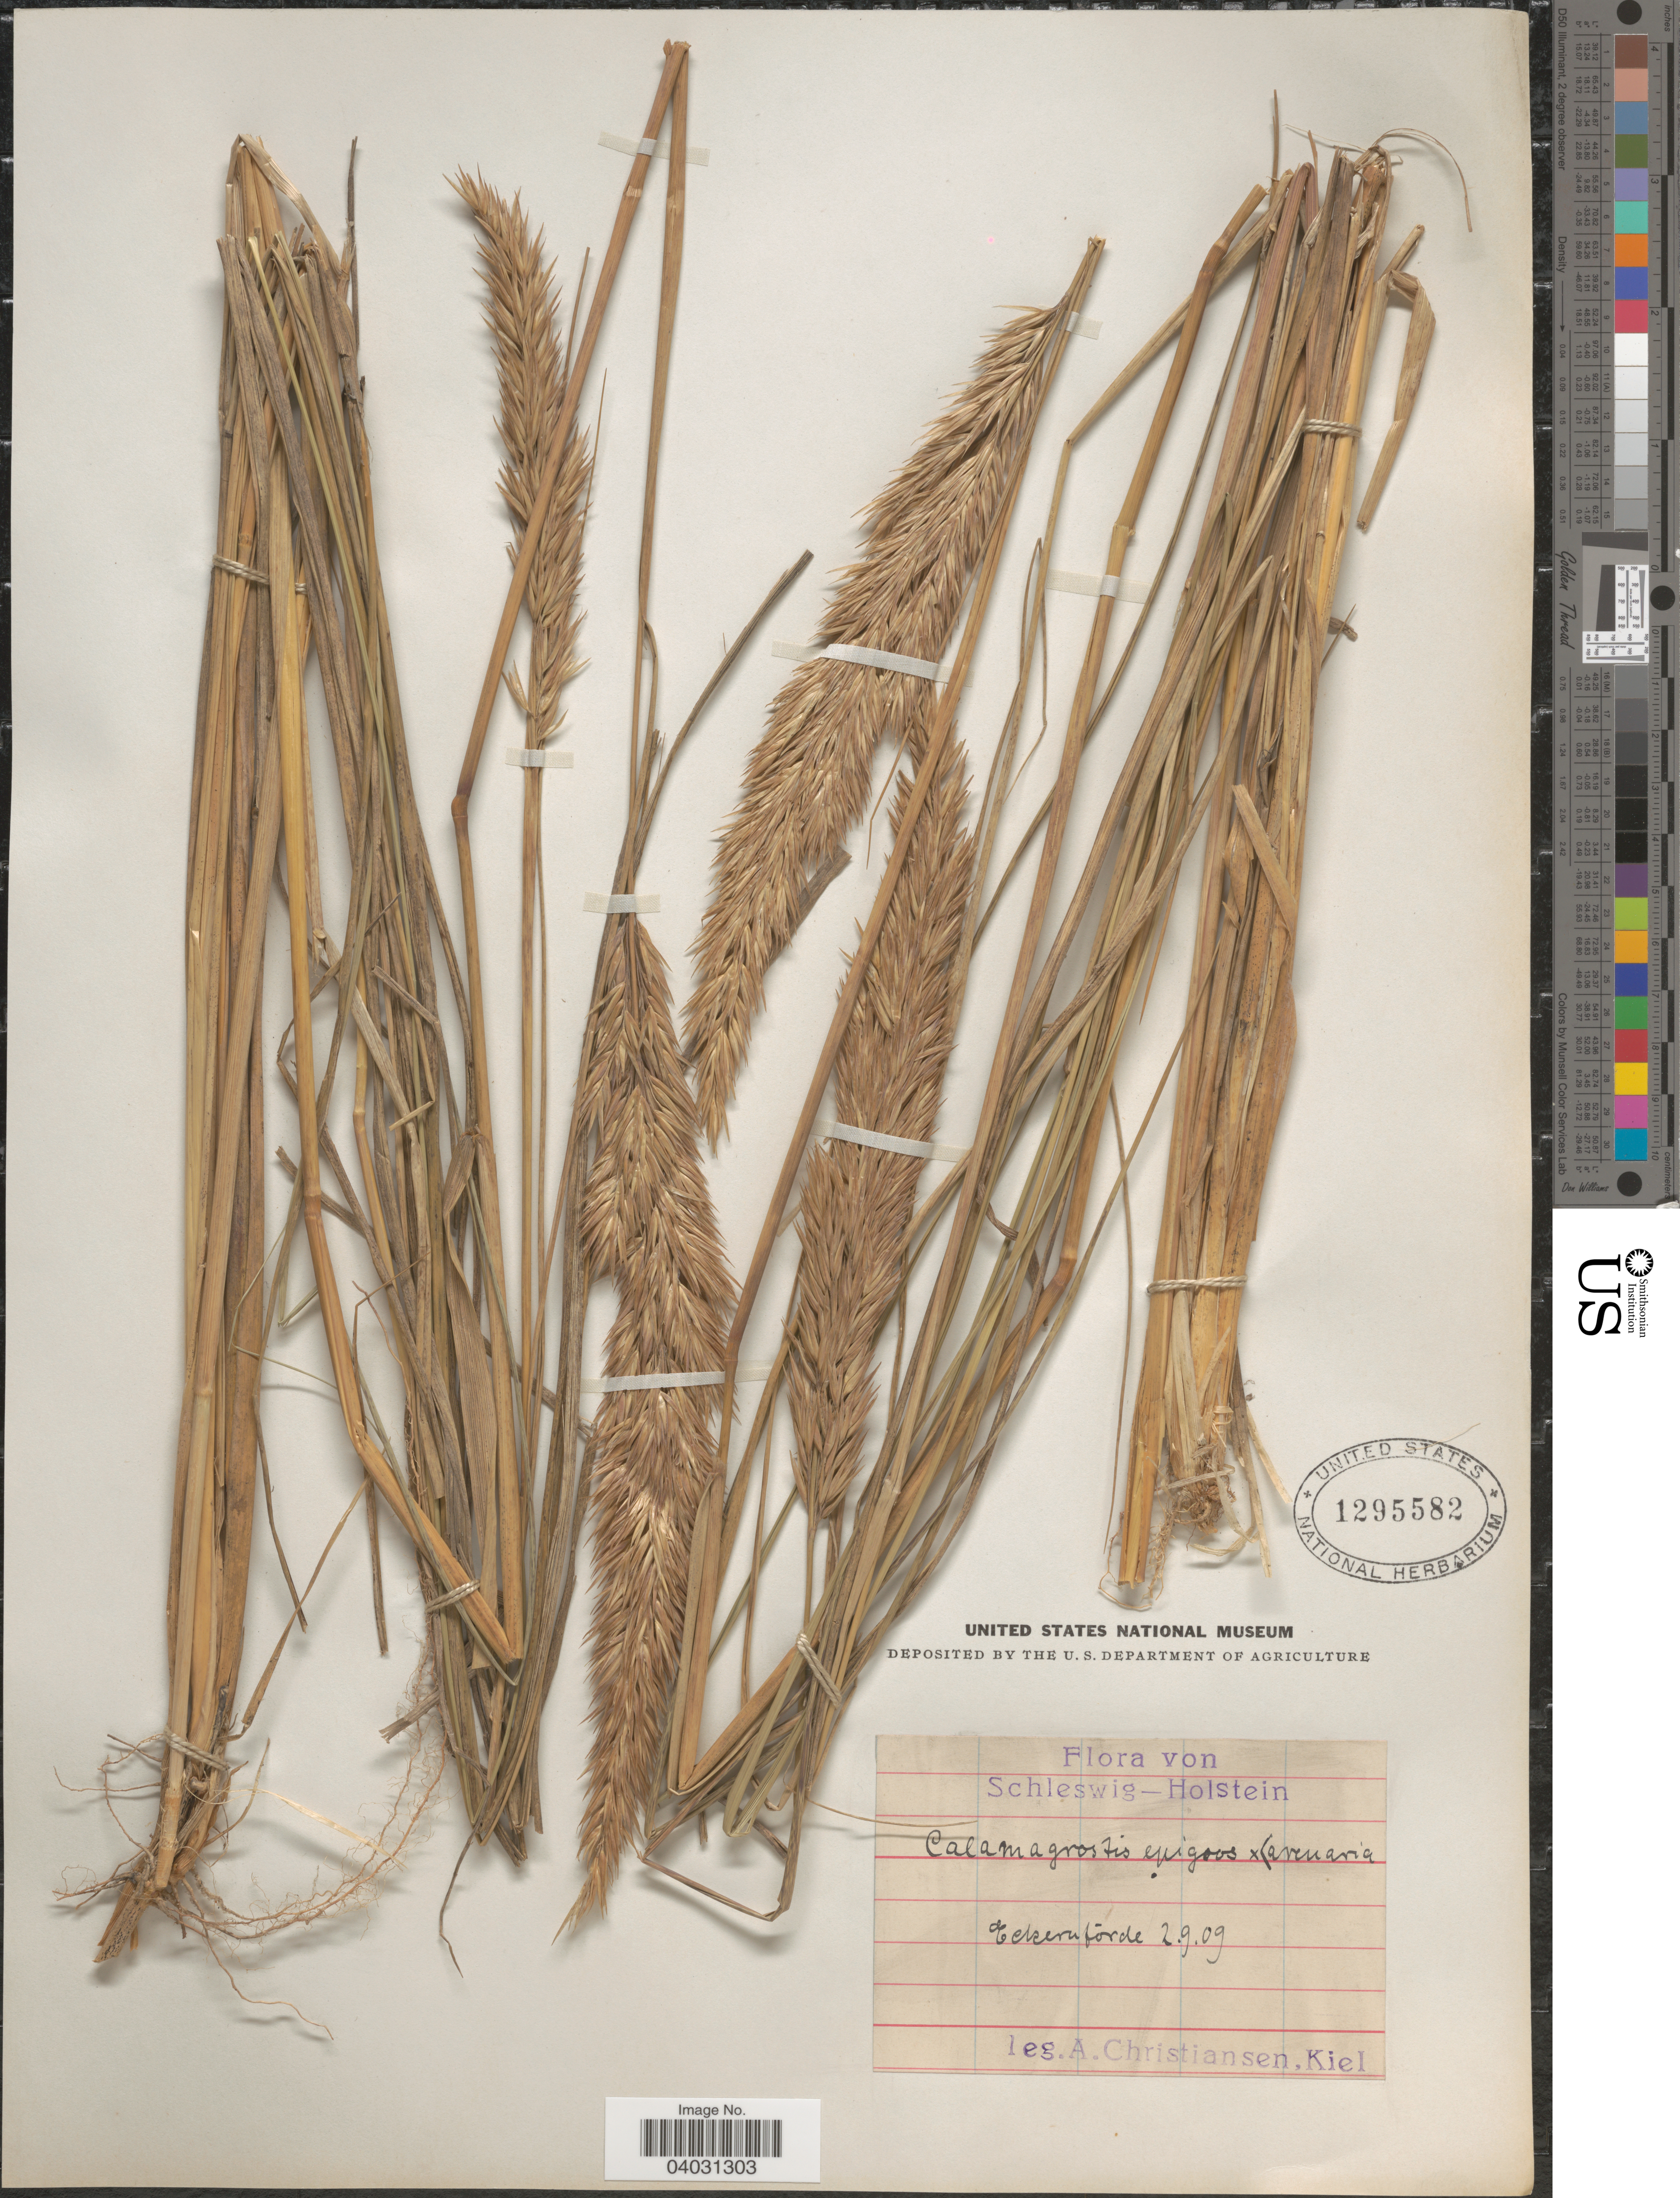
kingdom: Plantae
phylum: Tracheophyta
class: Liliopsida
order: Poales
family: Poaceae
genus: Calamagrostis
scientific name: Calamagrostis epigeios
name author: (L.) Roth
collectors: A. Christiansen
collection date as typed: Transcribed d/m/y: 2/9/9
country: Germany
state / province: Schleswig-Holstein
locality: Tekerufórde. [interpreted]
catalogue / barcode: US 1295582